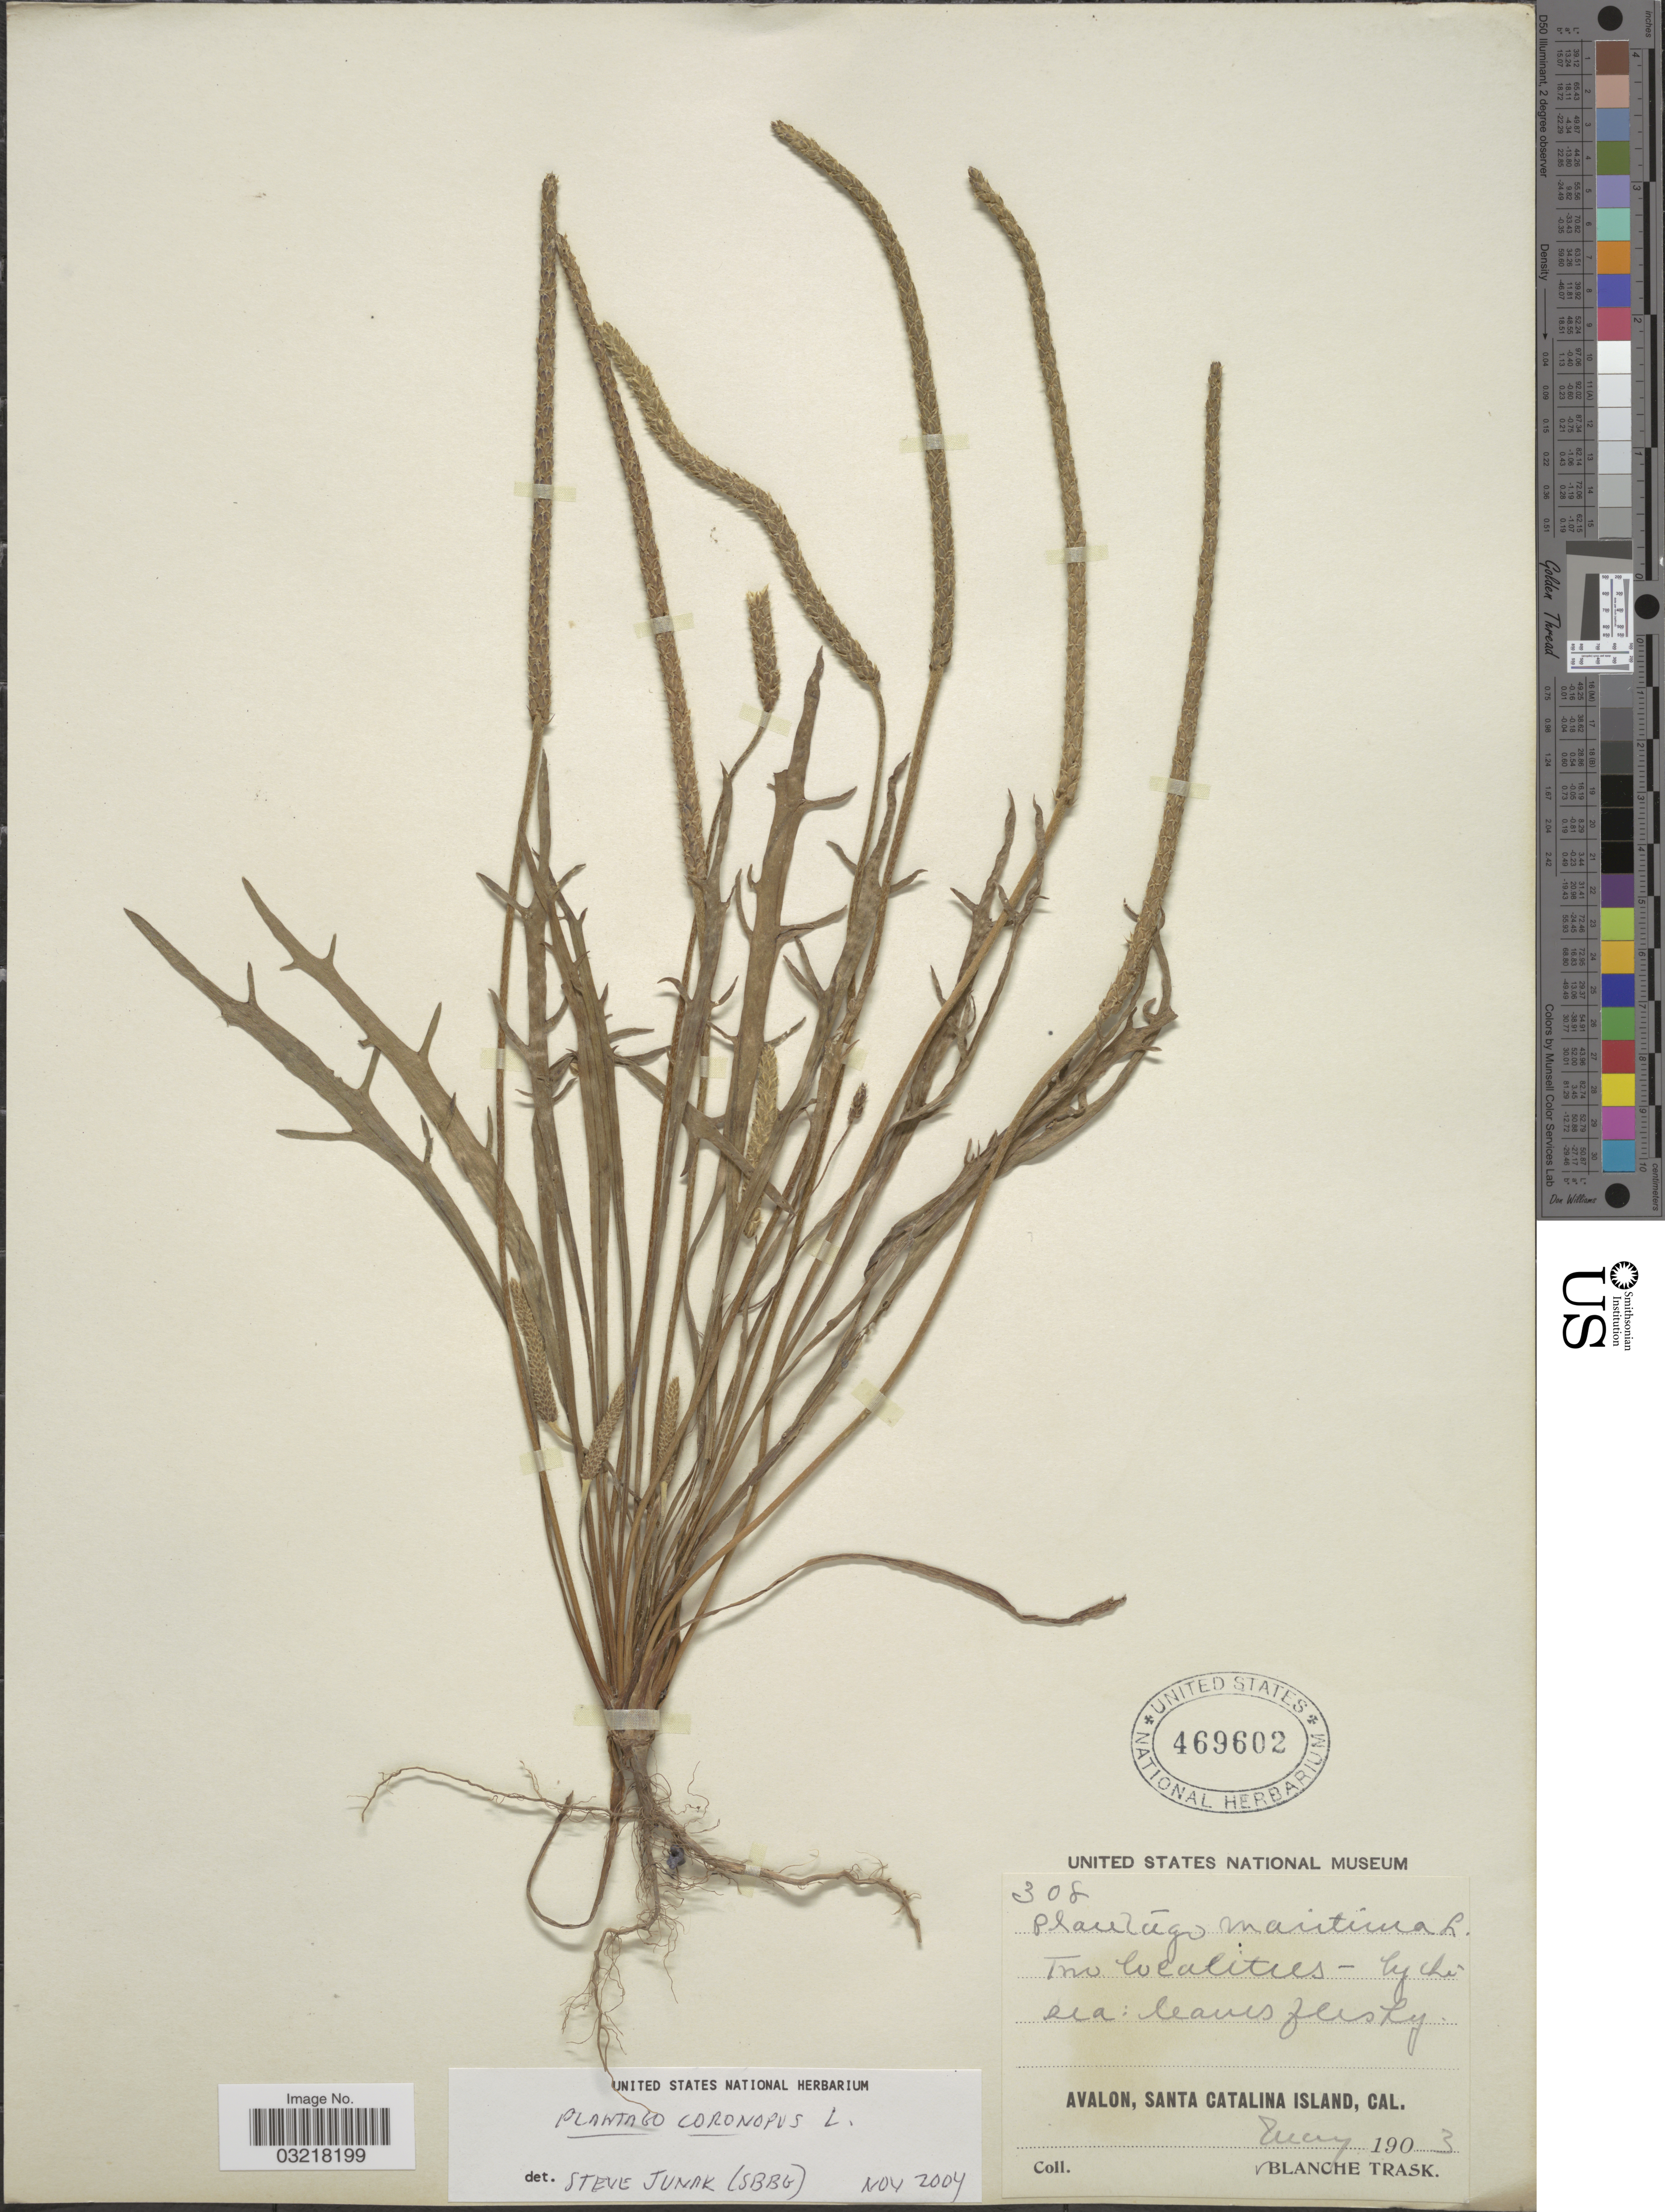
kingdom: Plantae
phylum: Tracheophyta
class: Magnoliopsida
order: Lamiales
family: Plantaginaceae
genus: Plantago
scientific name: Plantago coronopus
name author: L.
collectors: B. Trask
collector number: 308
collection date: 1903-05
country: United States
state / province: California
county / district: Los Angeles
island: Santa Catalina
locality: Avalon, Santa Catalina Island.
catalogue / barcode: US 469602